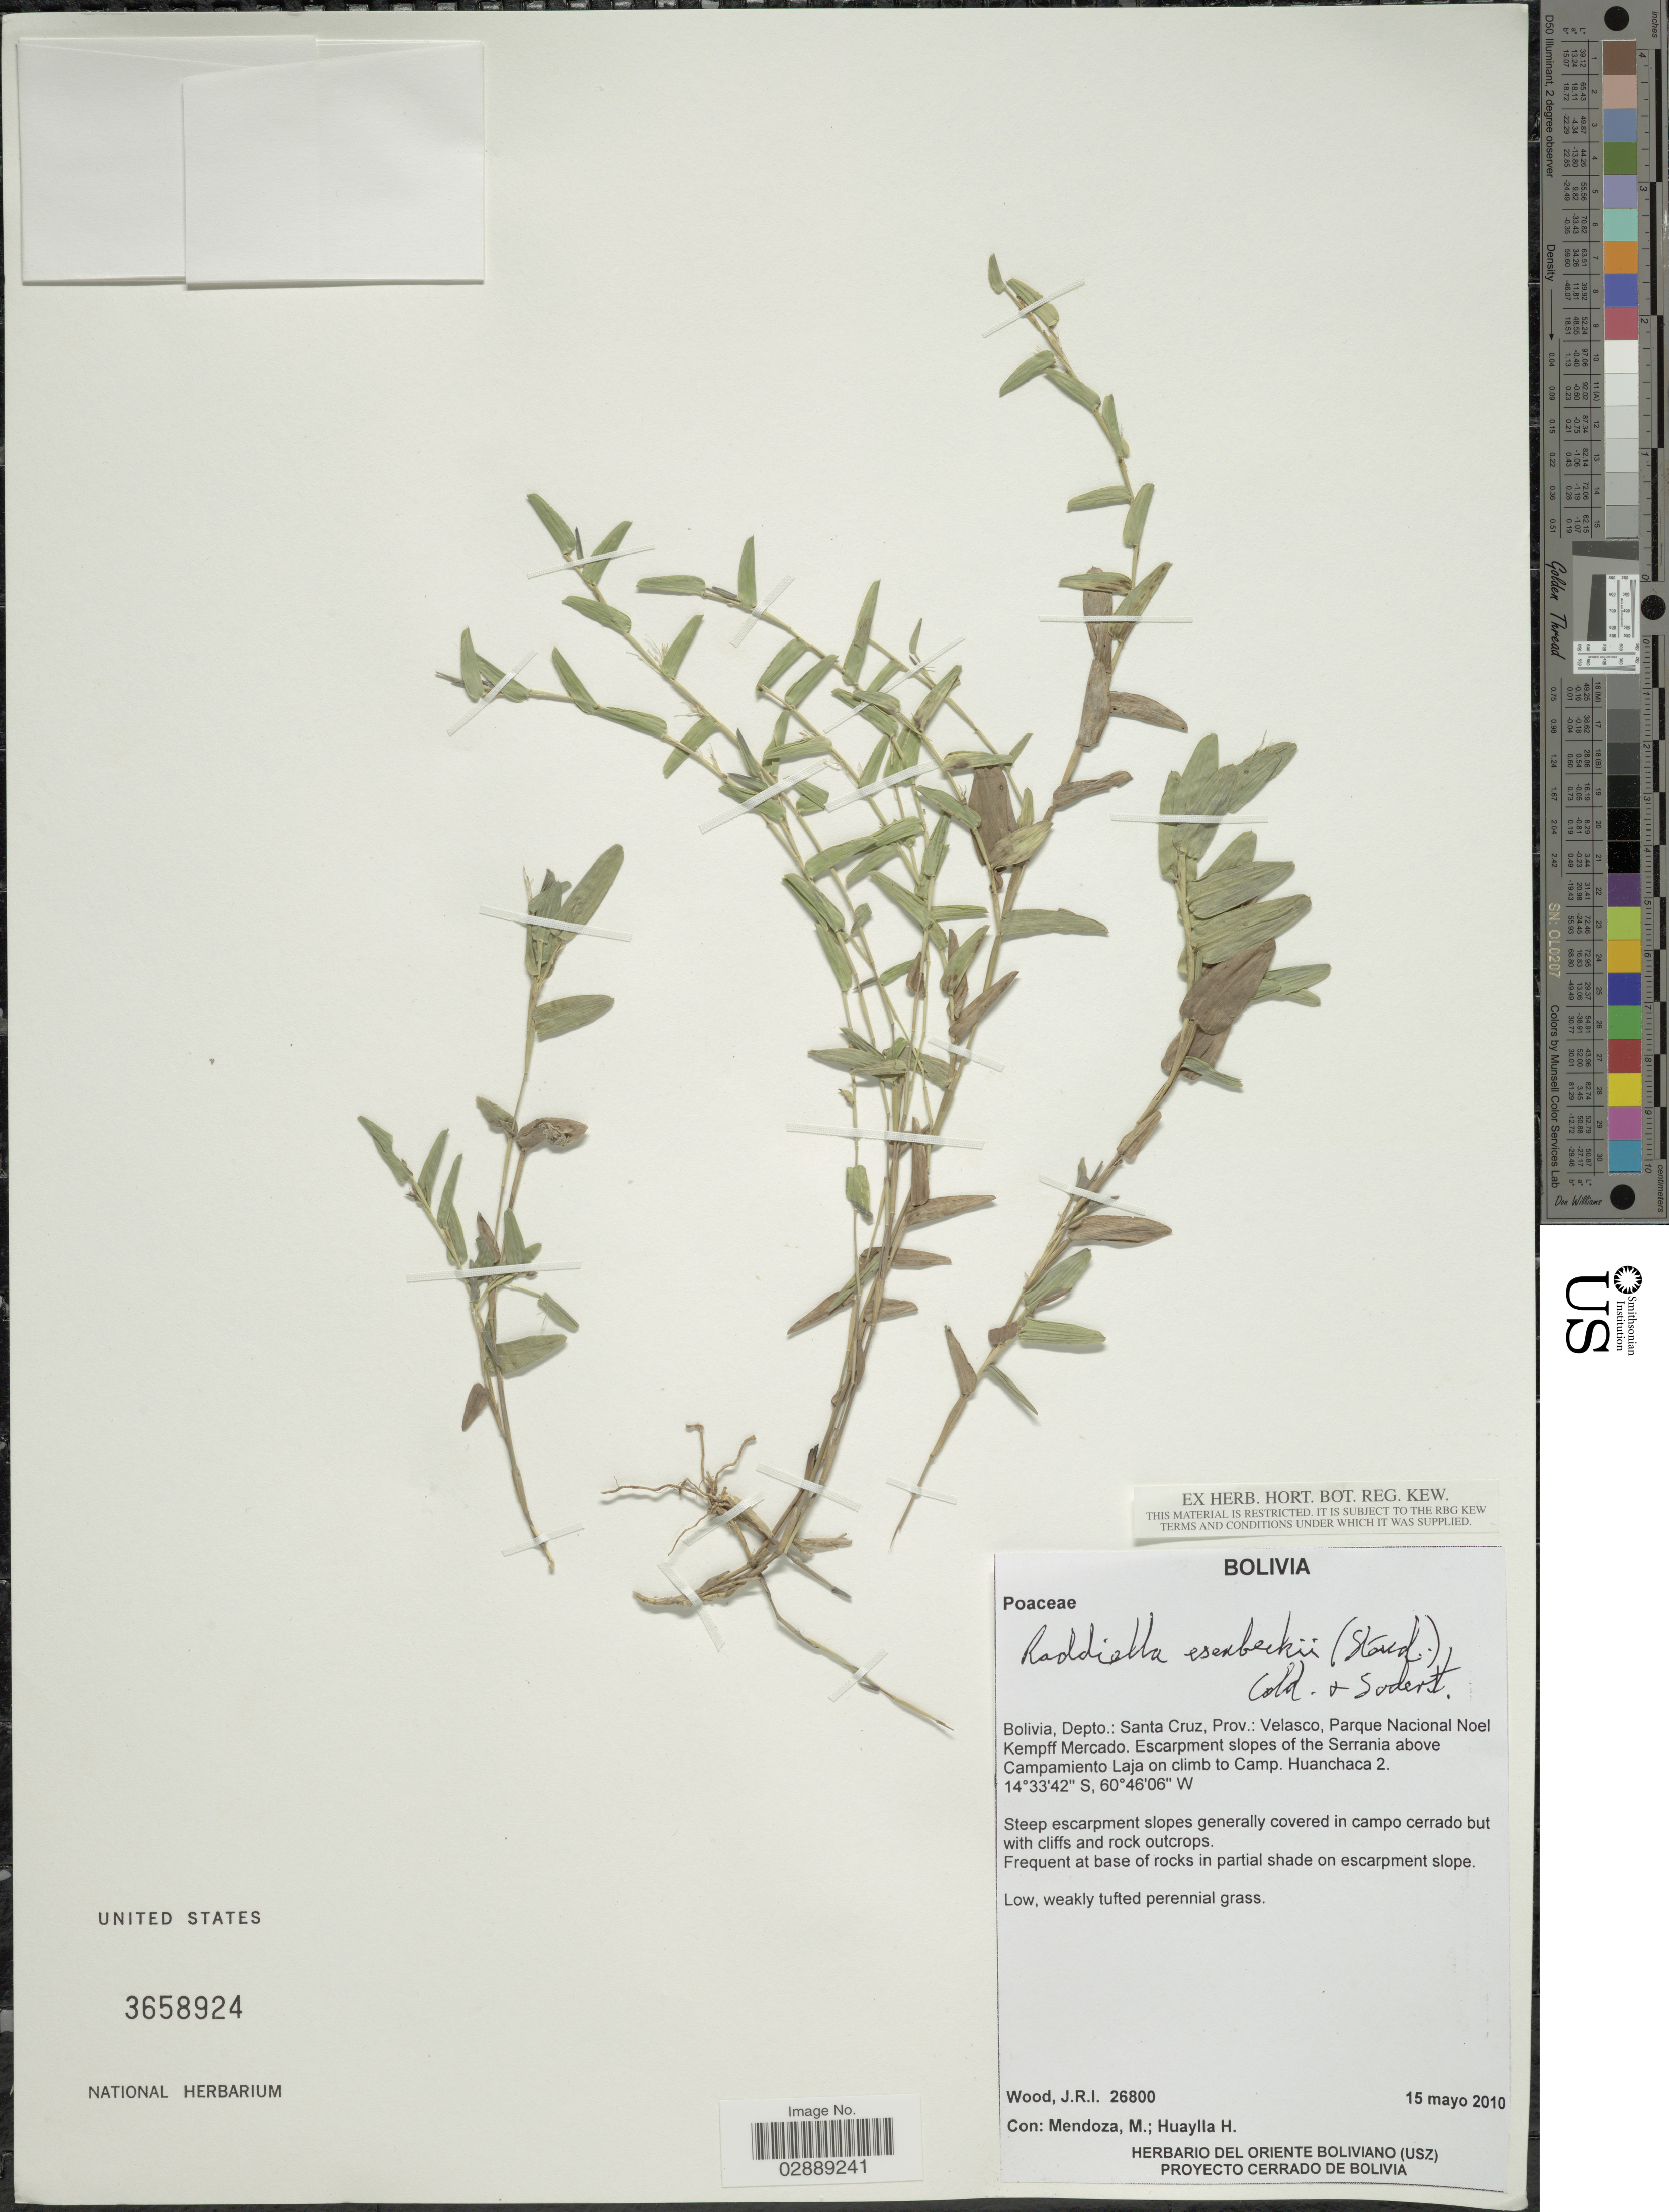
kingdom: Plantae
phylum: Tracheophyta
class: Liliopsida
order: Poales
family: Poaceae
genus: Raddiella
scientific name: Raddiella esenbeckii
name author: (Steud.) C. E. Calderón & Soderstr.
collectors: J. R. I. Wood, M. Mendoza & H. Huaylla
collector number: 26800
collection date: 2010-05-15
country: Bolivia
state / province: Santa Cruz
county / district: Velasco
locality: Parque Nacional Noel Kempff Mercado. Escarpment slopes of the Serrania above Campamiento Laja on climb to camp. Huanchaca 2.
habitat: Steep escarpment slopes generally covered in campo cerrado but with cliff and rock outcrops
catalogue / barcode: US 3658924